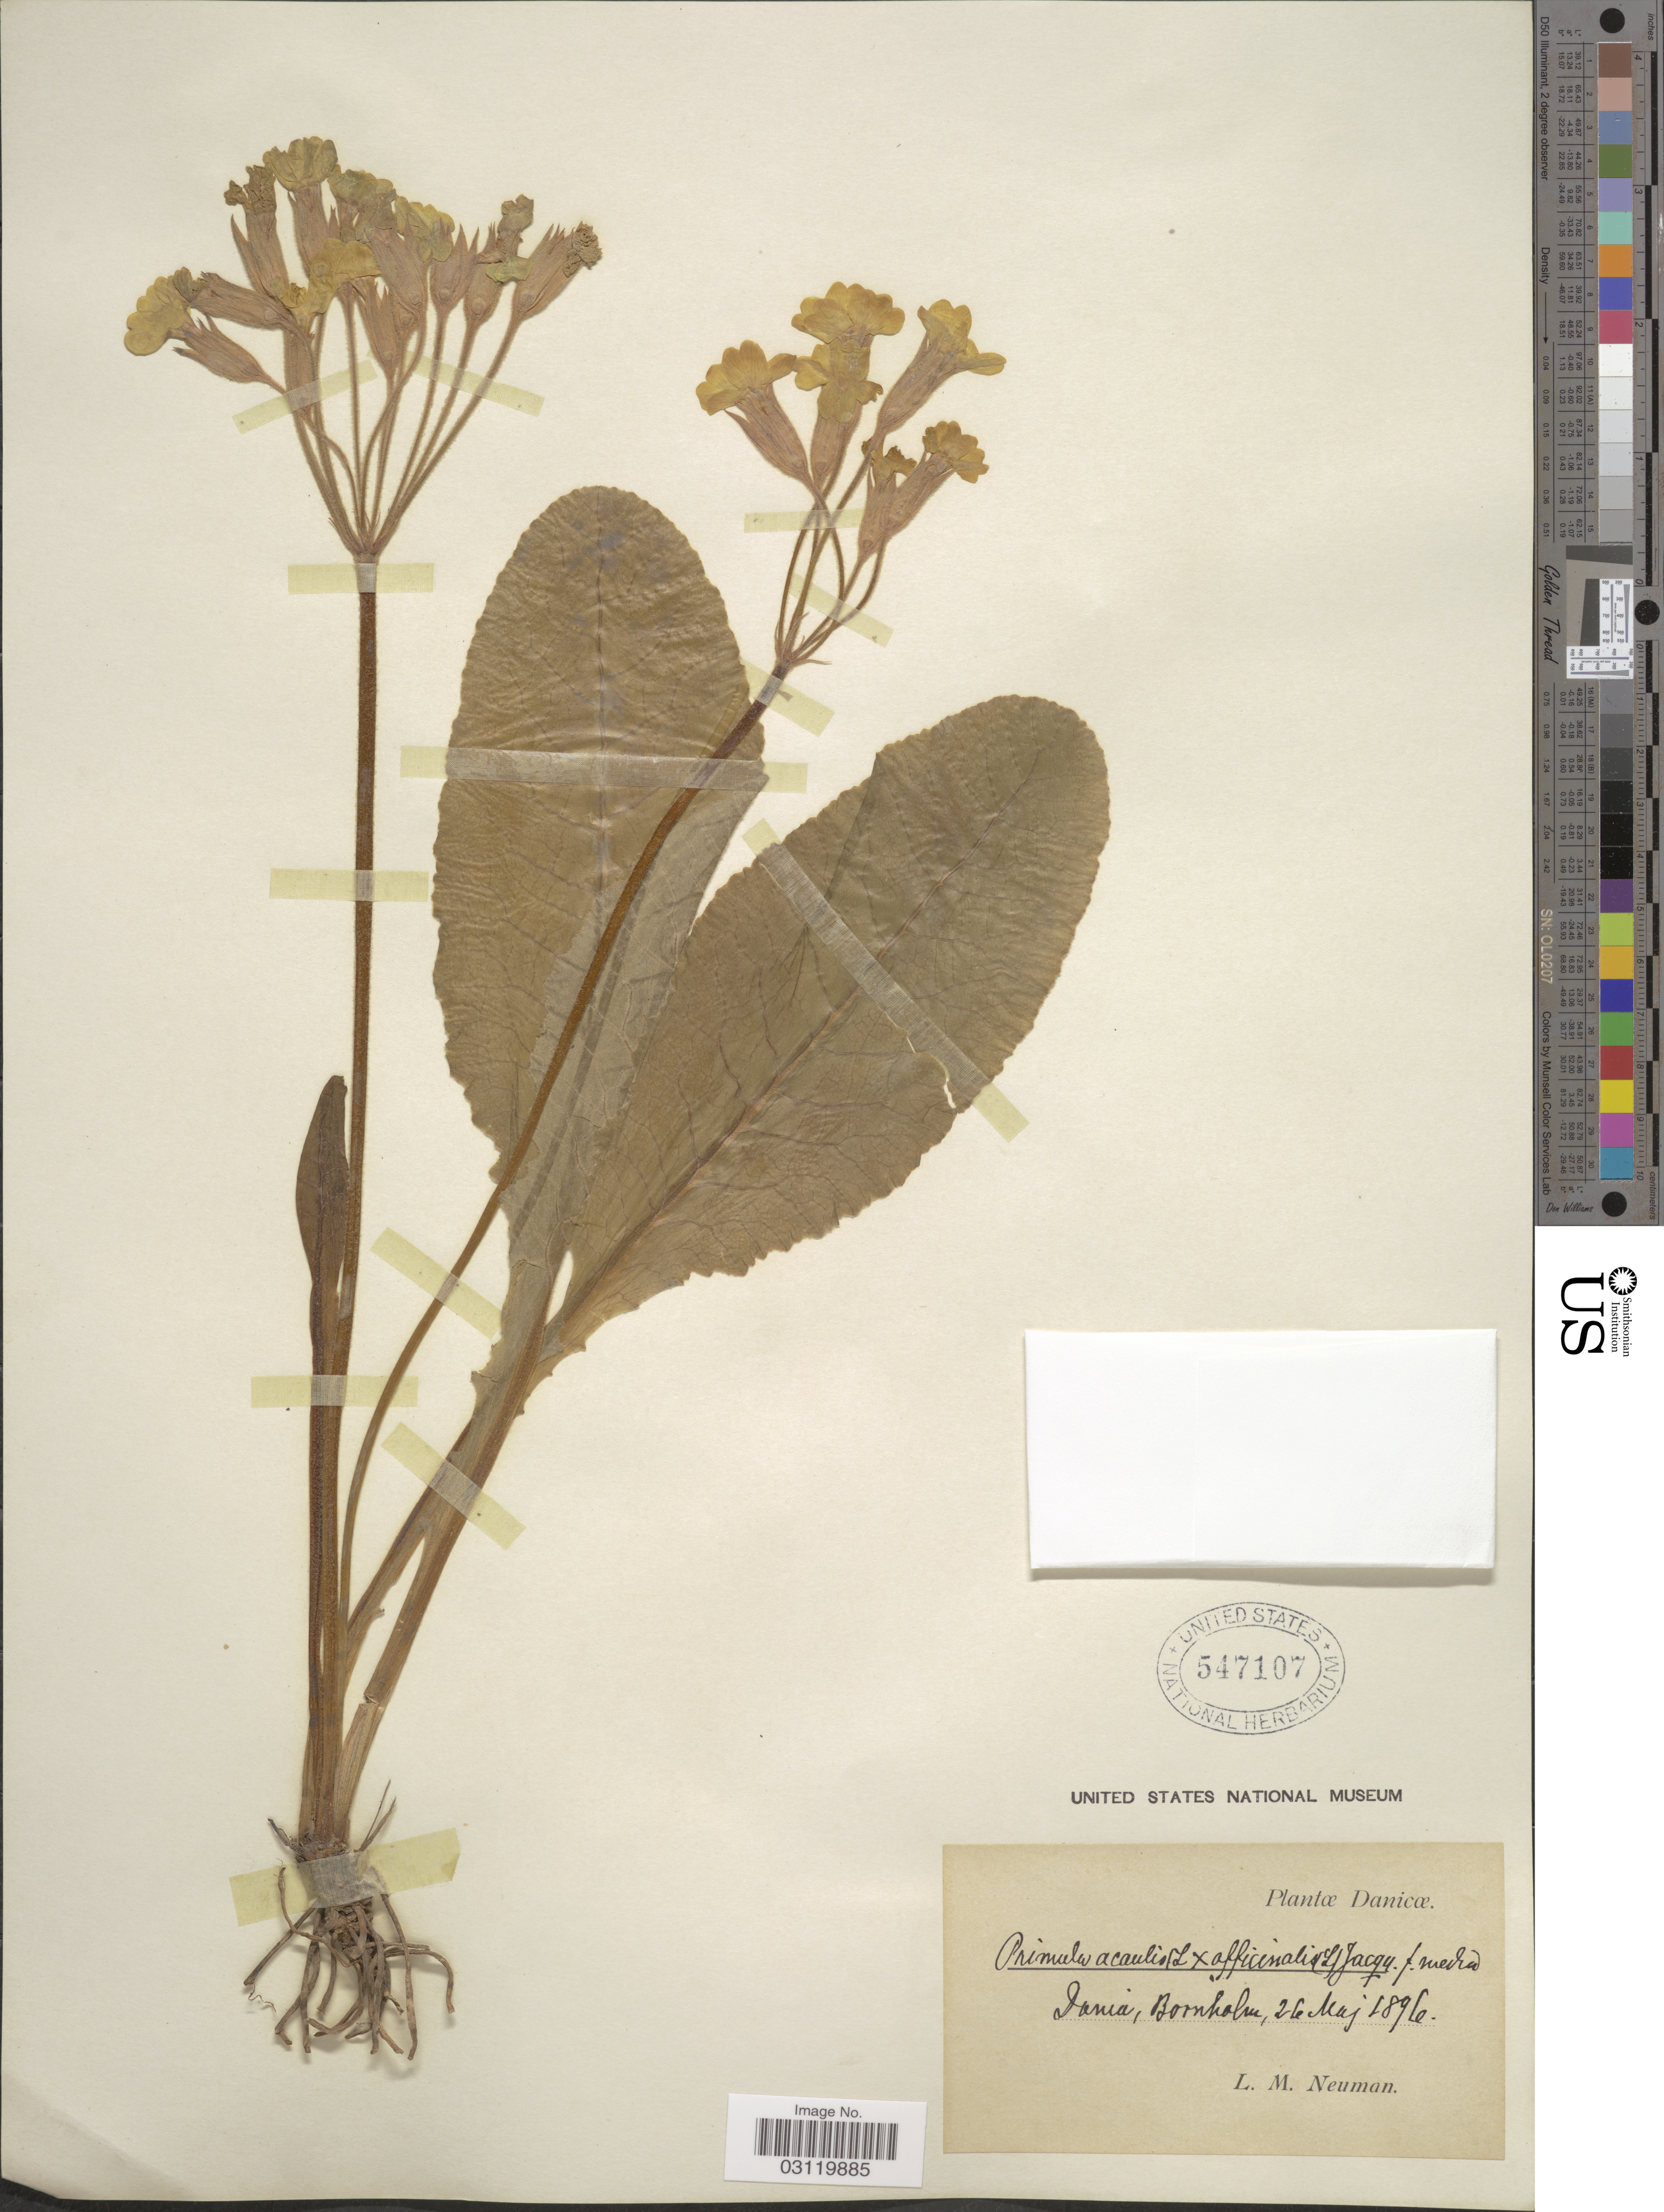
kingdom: Plantae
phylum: Tracheophyta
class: Magnoliopsida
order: Ericales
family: Primulaceae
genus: Primula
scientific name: Primula acaulis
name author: (L.) Hill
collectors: L. Neuman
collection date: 1896-05-26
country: Denmark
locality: Dania, Bornholm.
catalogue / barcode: US 547107